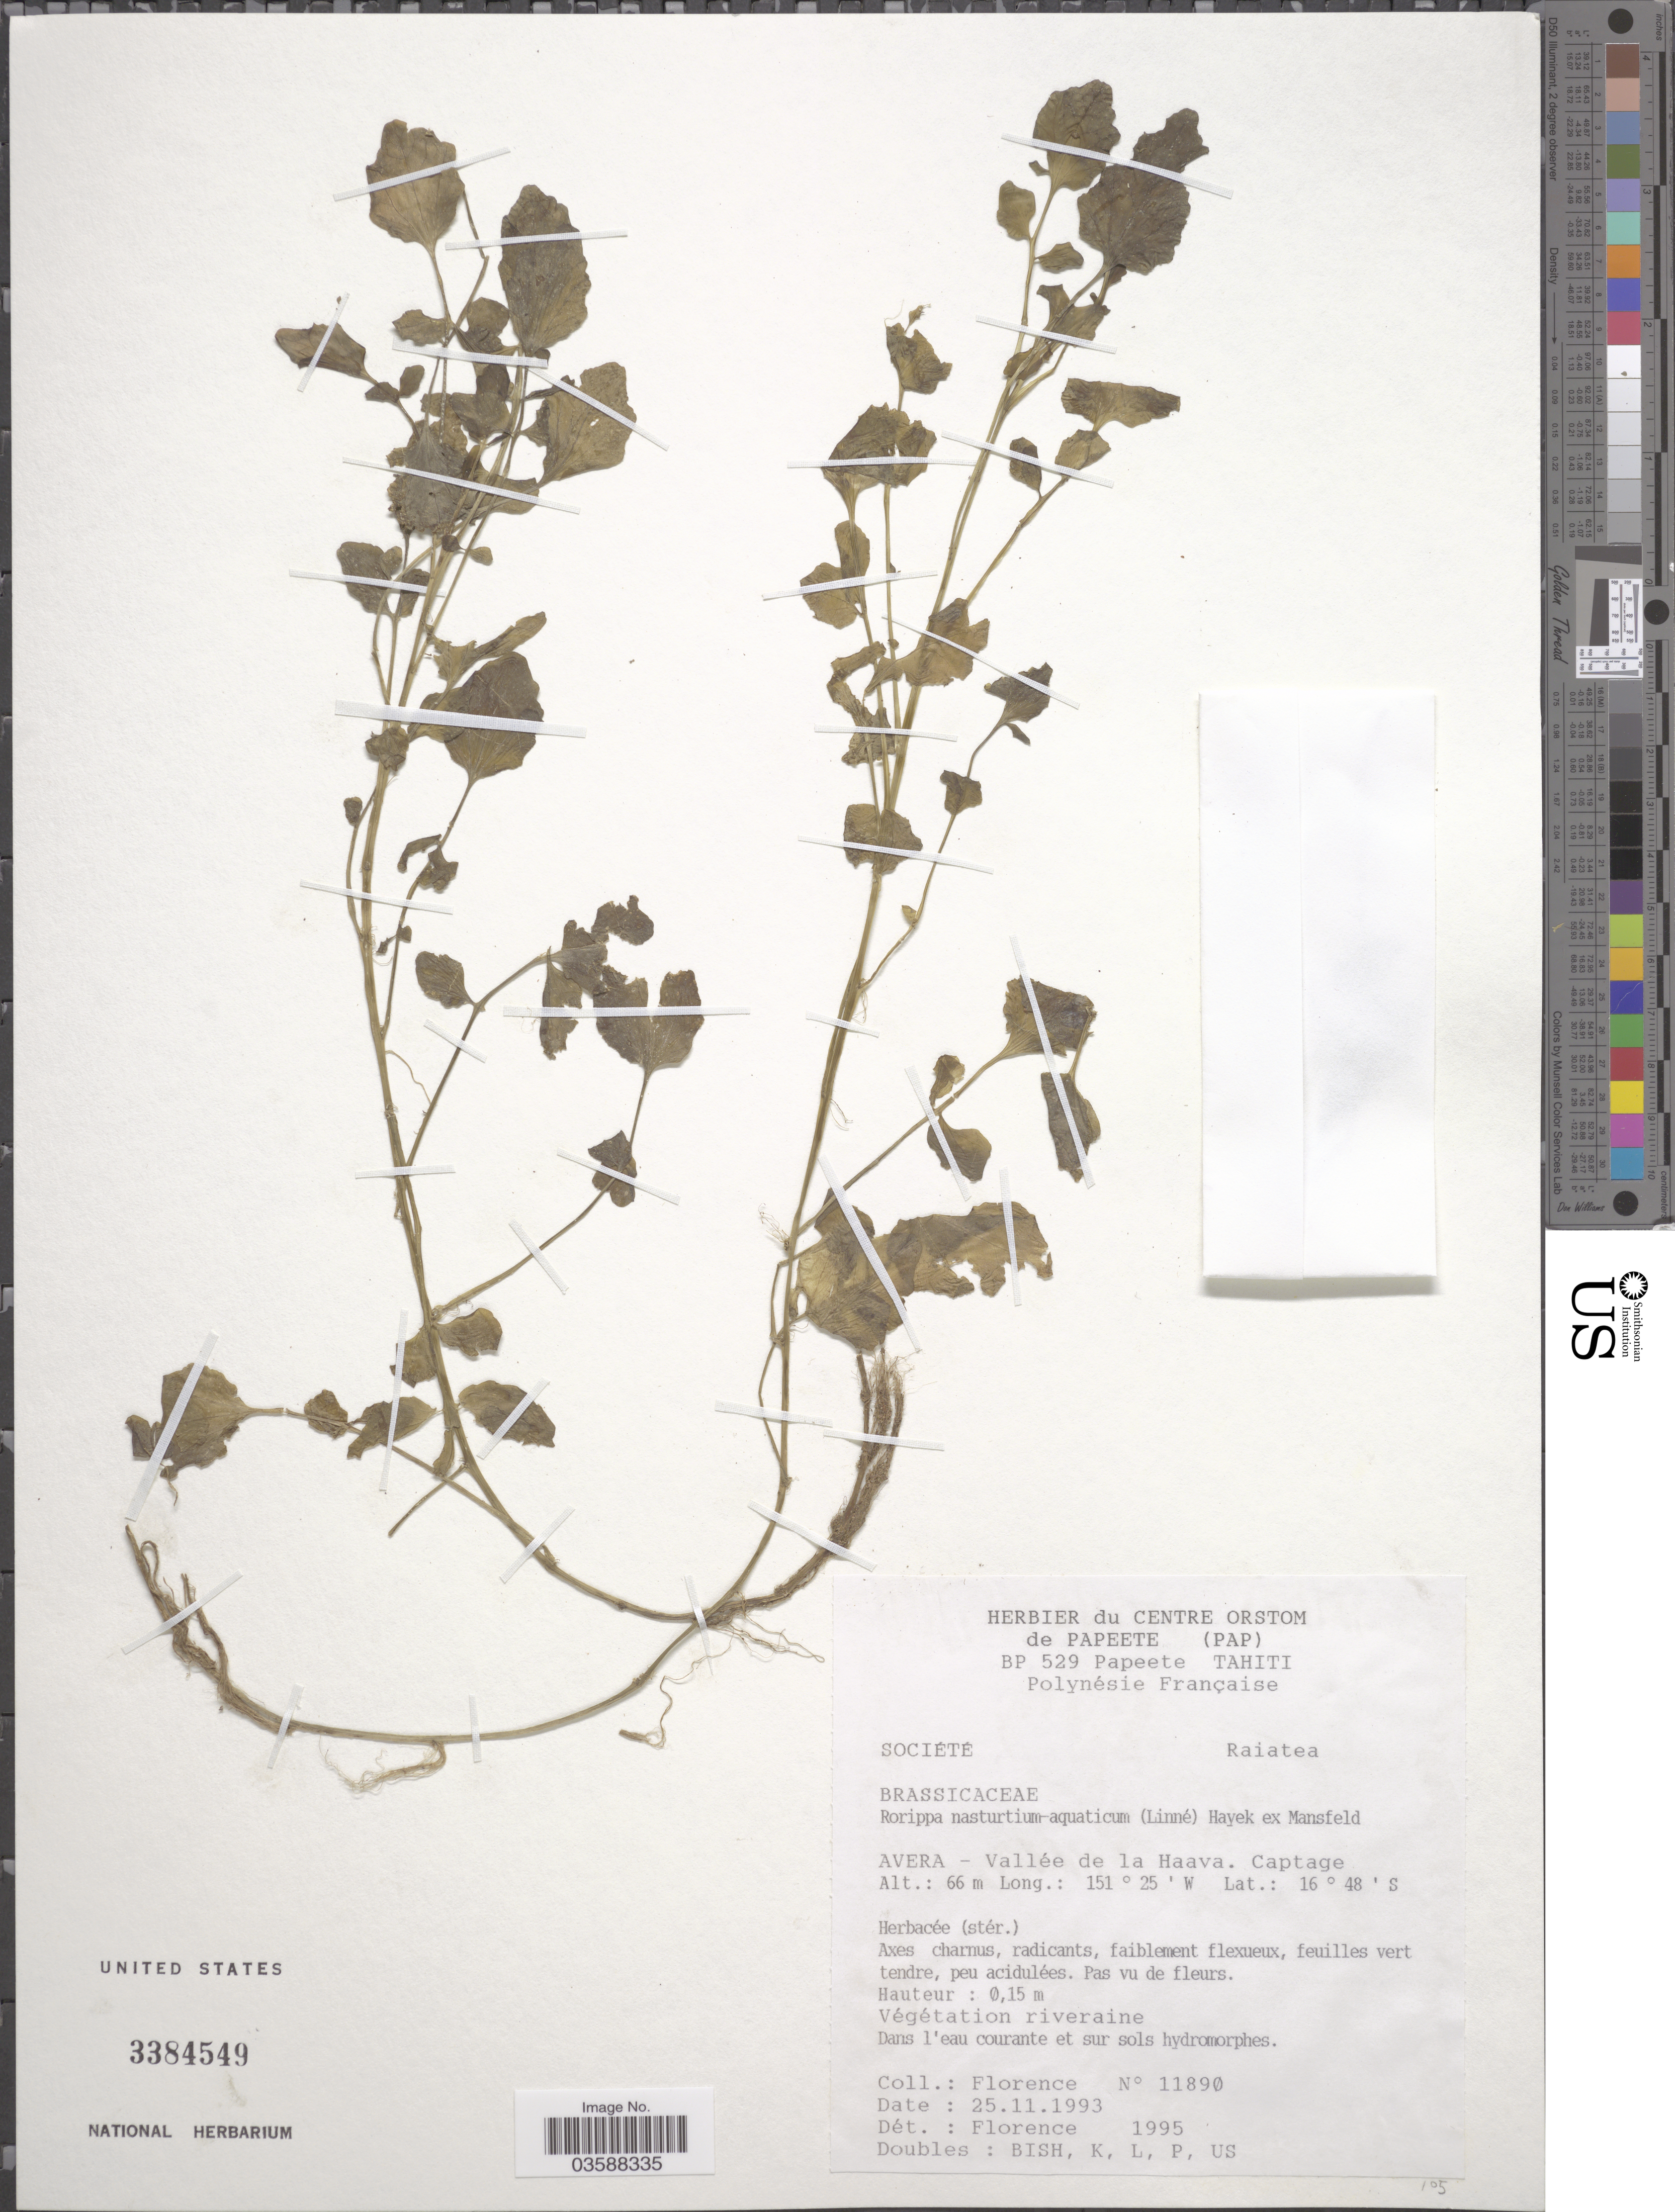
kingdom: Plantae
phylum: Tracheophyta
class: Magnoliopsida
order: Brassicales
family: Brassicaceae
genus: Nasturtium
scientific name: Nasturtium officinale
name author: R. Br.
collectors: -. Florence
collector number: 11890*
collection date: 1993-11-25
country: French Polynesia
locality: Polynésie Française. Sociéte, Raiatea. Avera - Vallée de la Haava. Captage.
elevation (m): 66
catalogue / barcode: US 3384549